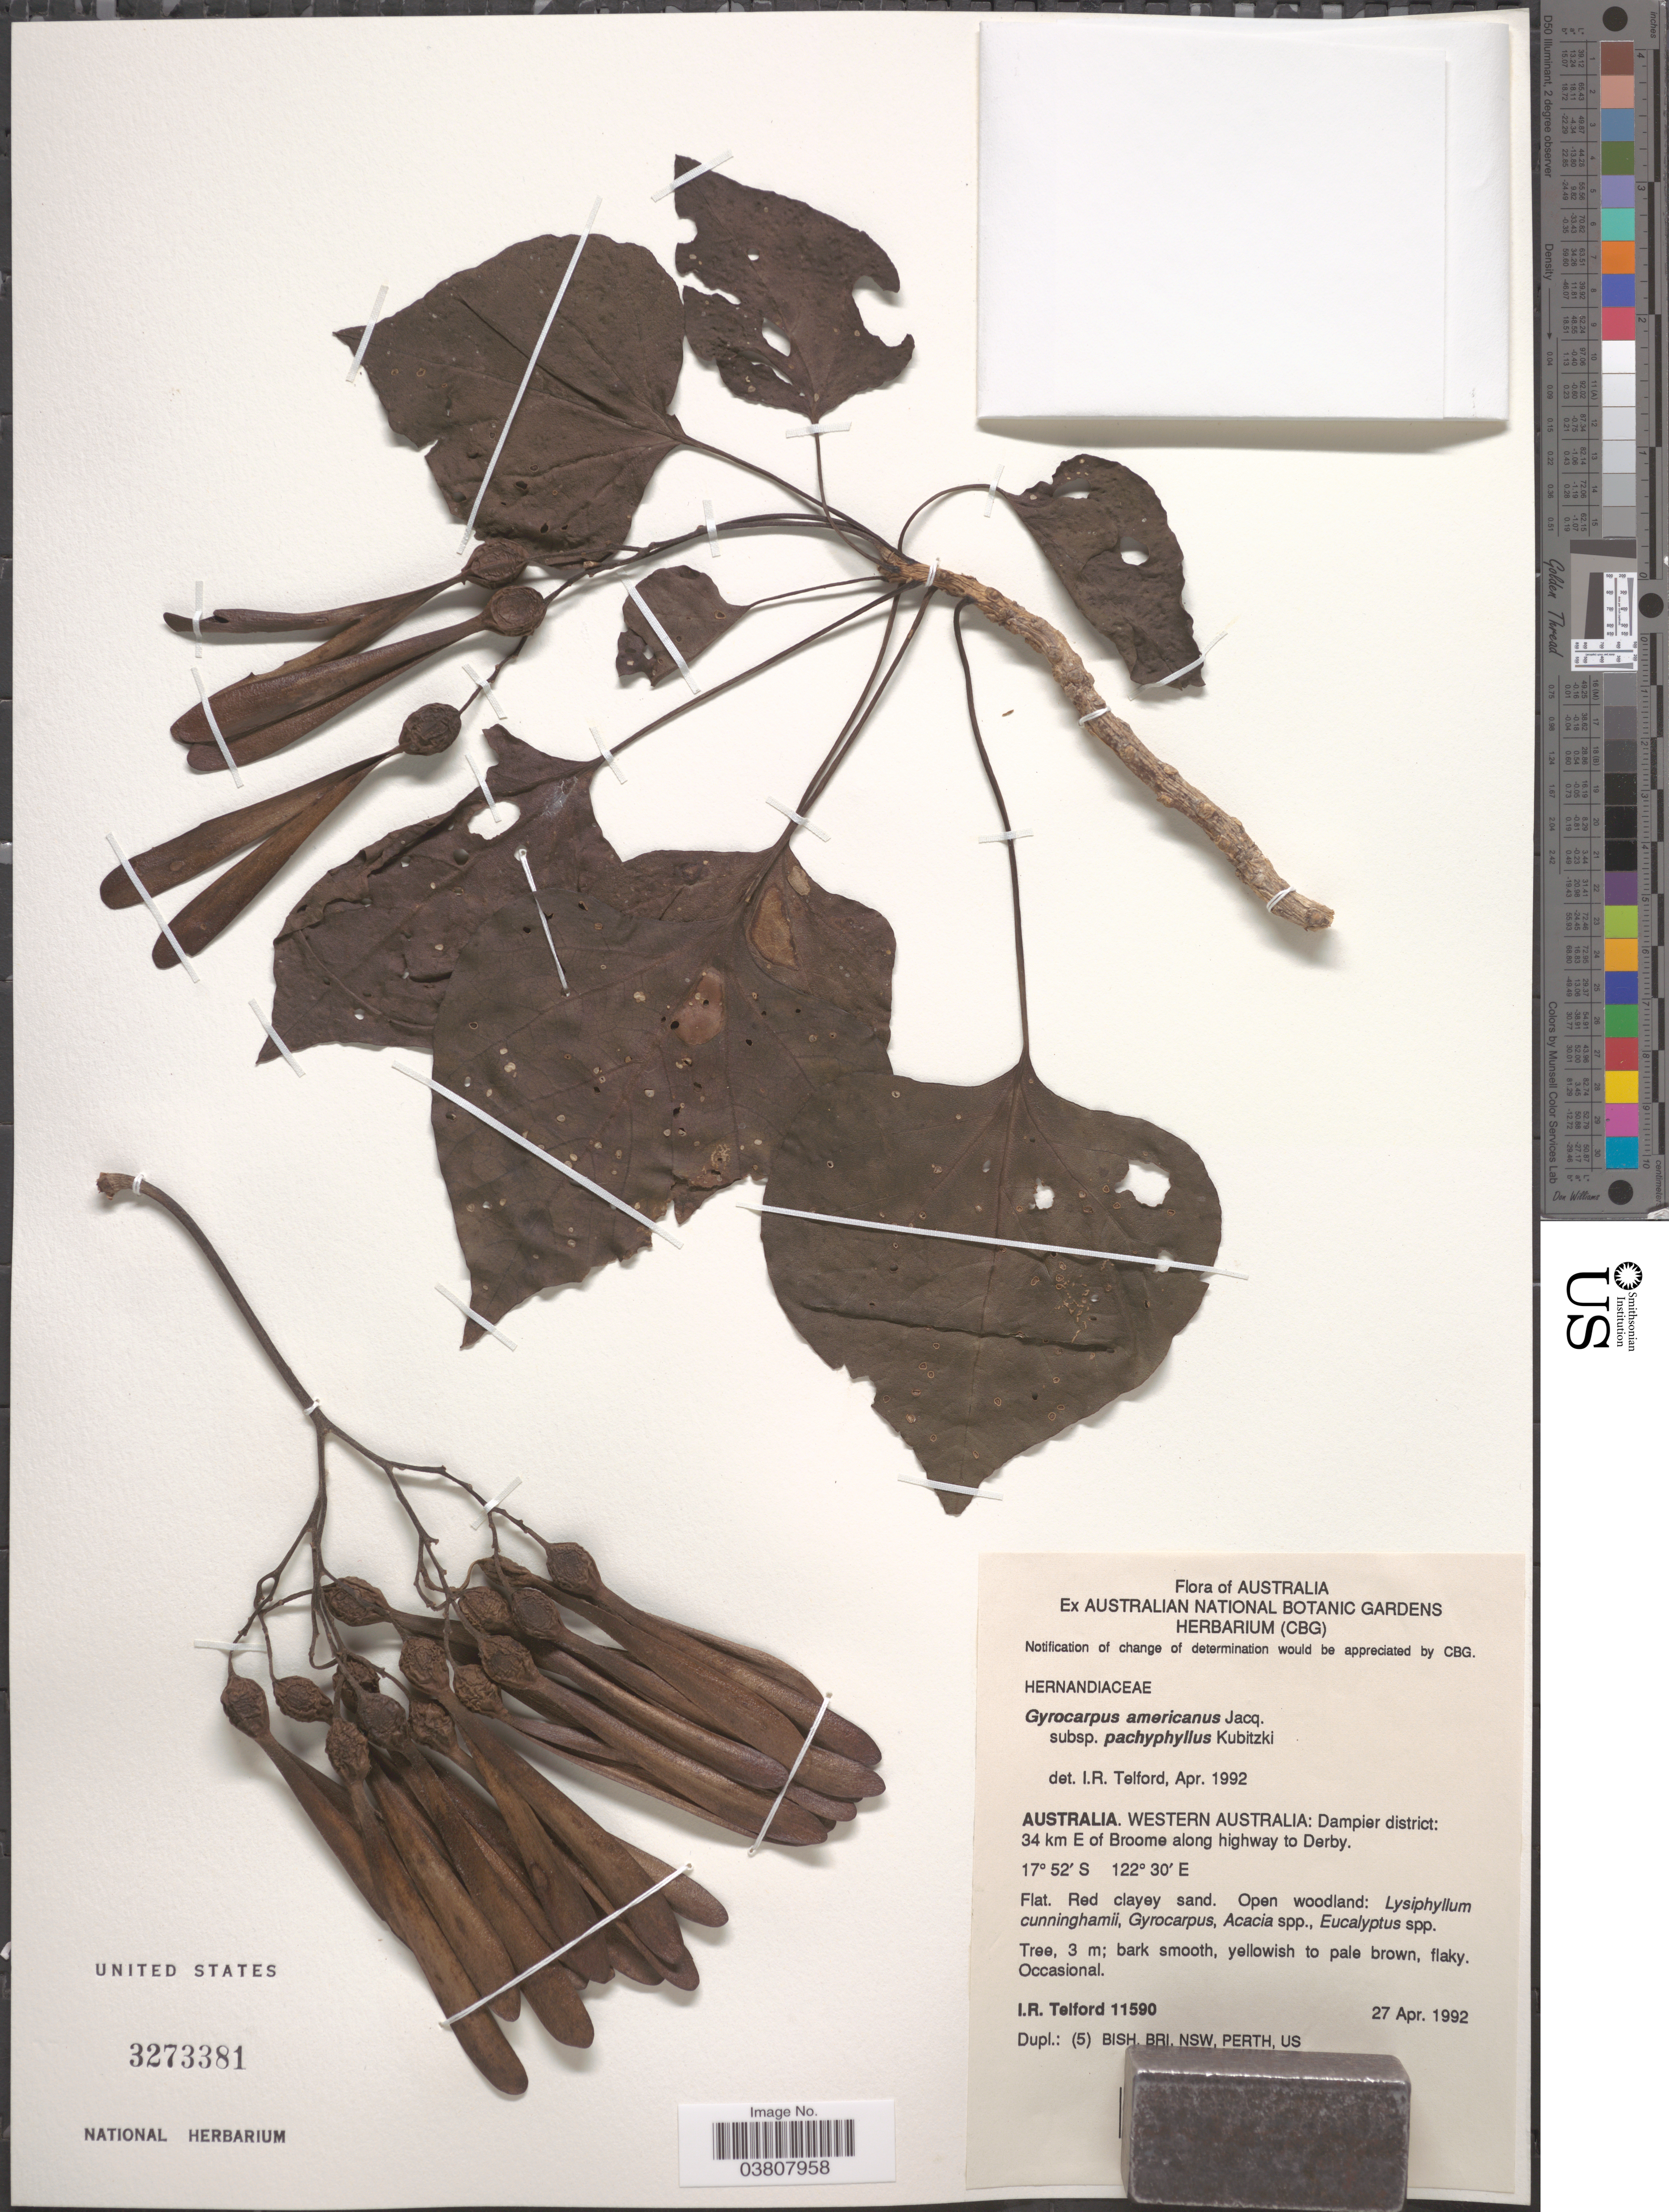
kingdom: Plantae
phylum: Tracheophyta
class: Magnoliopsida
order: Laurales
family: Hernandiaceae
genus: Gyrocarpus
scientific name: Gyrocarpus americanus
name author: Jacq.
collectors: I. R. Telford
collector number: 11590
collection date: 1992-04-27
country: Australia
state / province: Western Australia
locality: Dampier district: 34 km E of Broome along highway to Derby.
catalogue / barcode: US 3273381